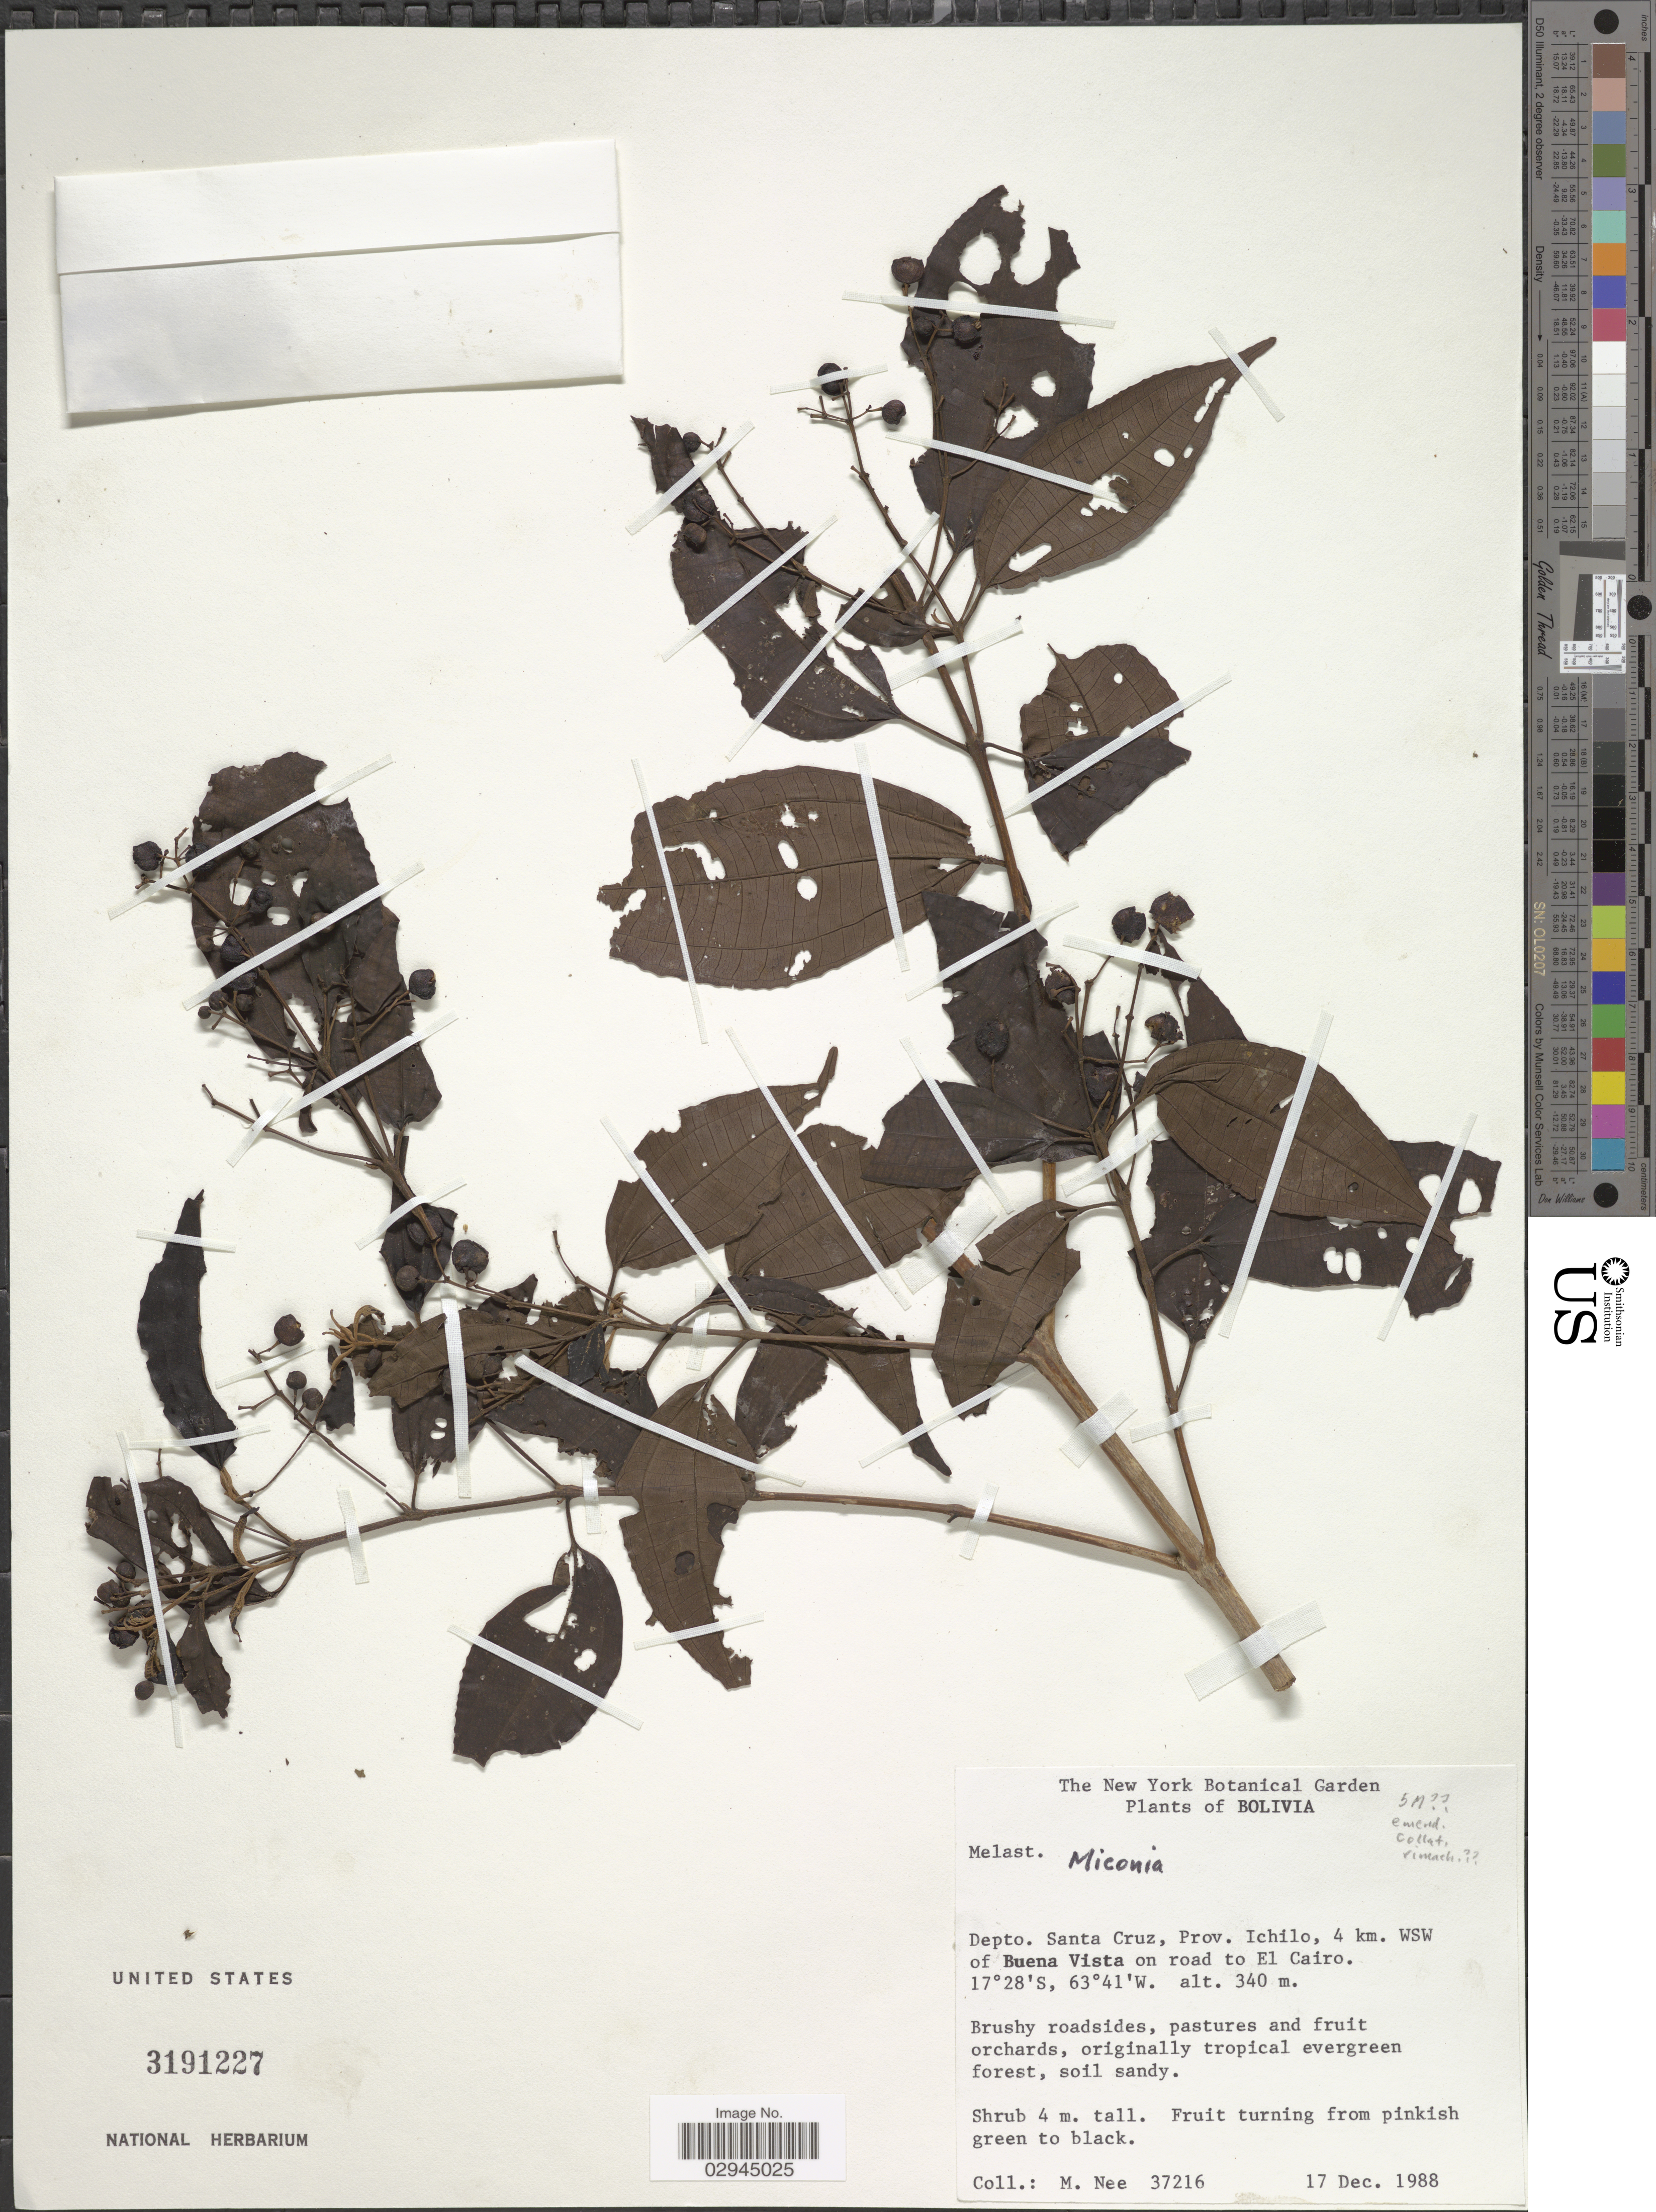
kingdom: Plantae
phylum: Tracheophyta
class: Magnoliopsida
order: Myrtales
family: Melastomataceae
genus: Miconia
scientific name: Miconia sp.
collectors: M. Nee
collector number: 37216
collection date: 1988-12-17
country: Bolivia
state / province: Santa Cruz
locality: Depto. Santa Cruz, Prov. Ichilo, 4 km. WSW of Buena Vista on road to El Cairo.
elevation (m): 340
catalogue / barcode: US 3191227